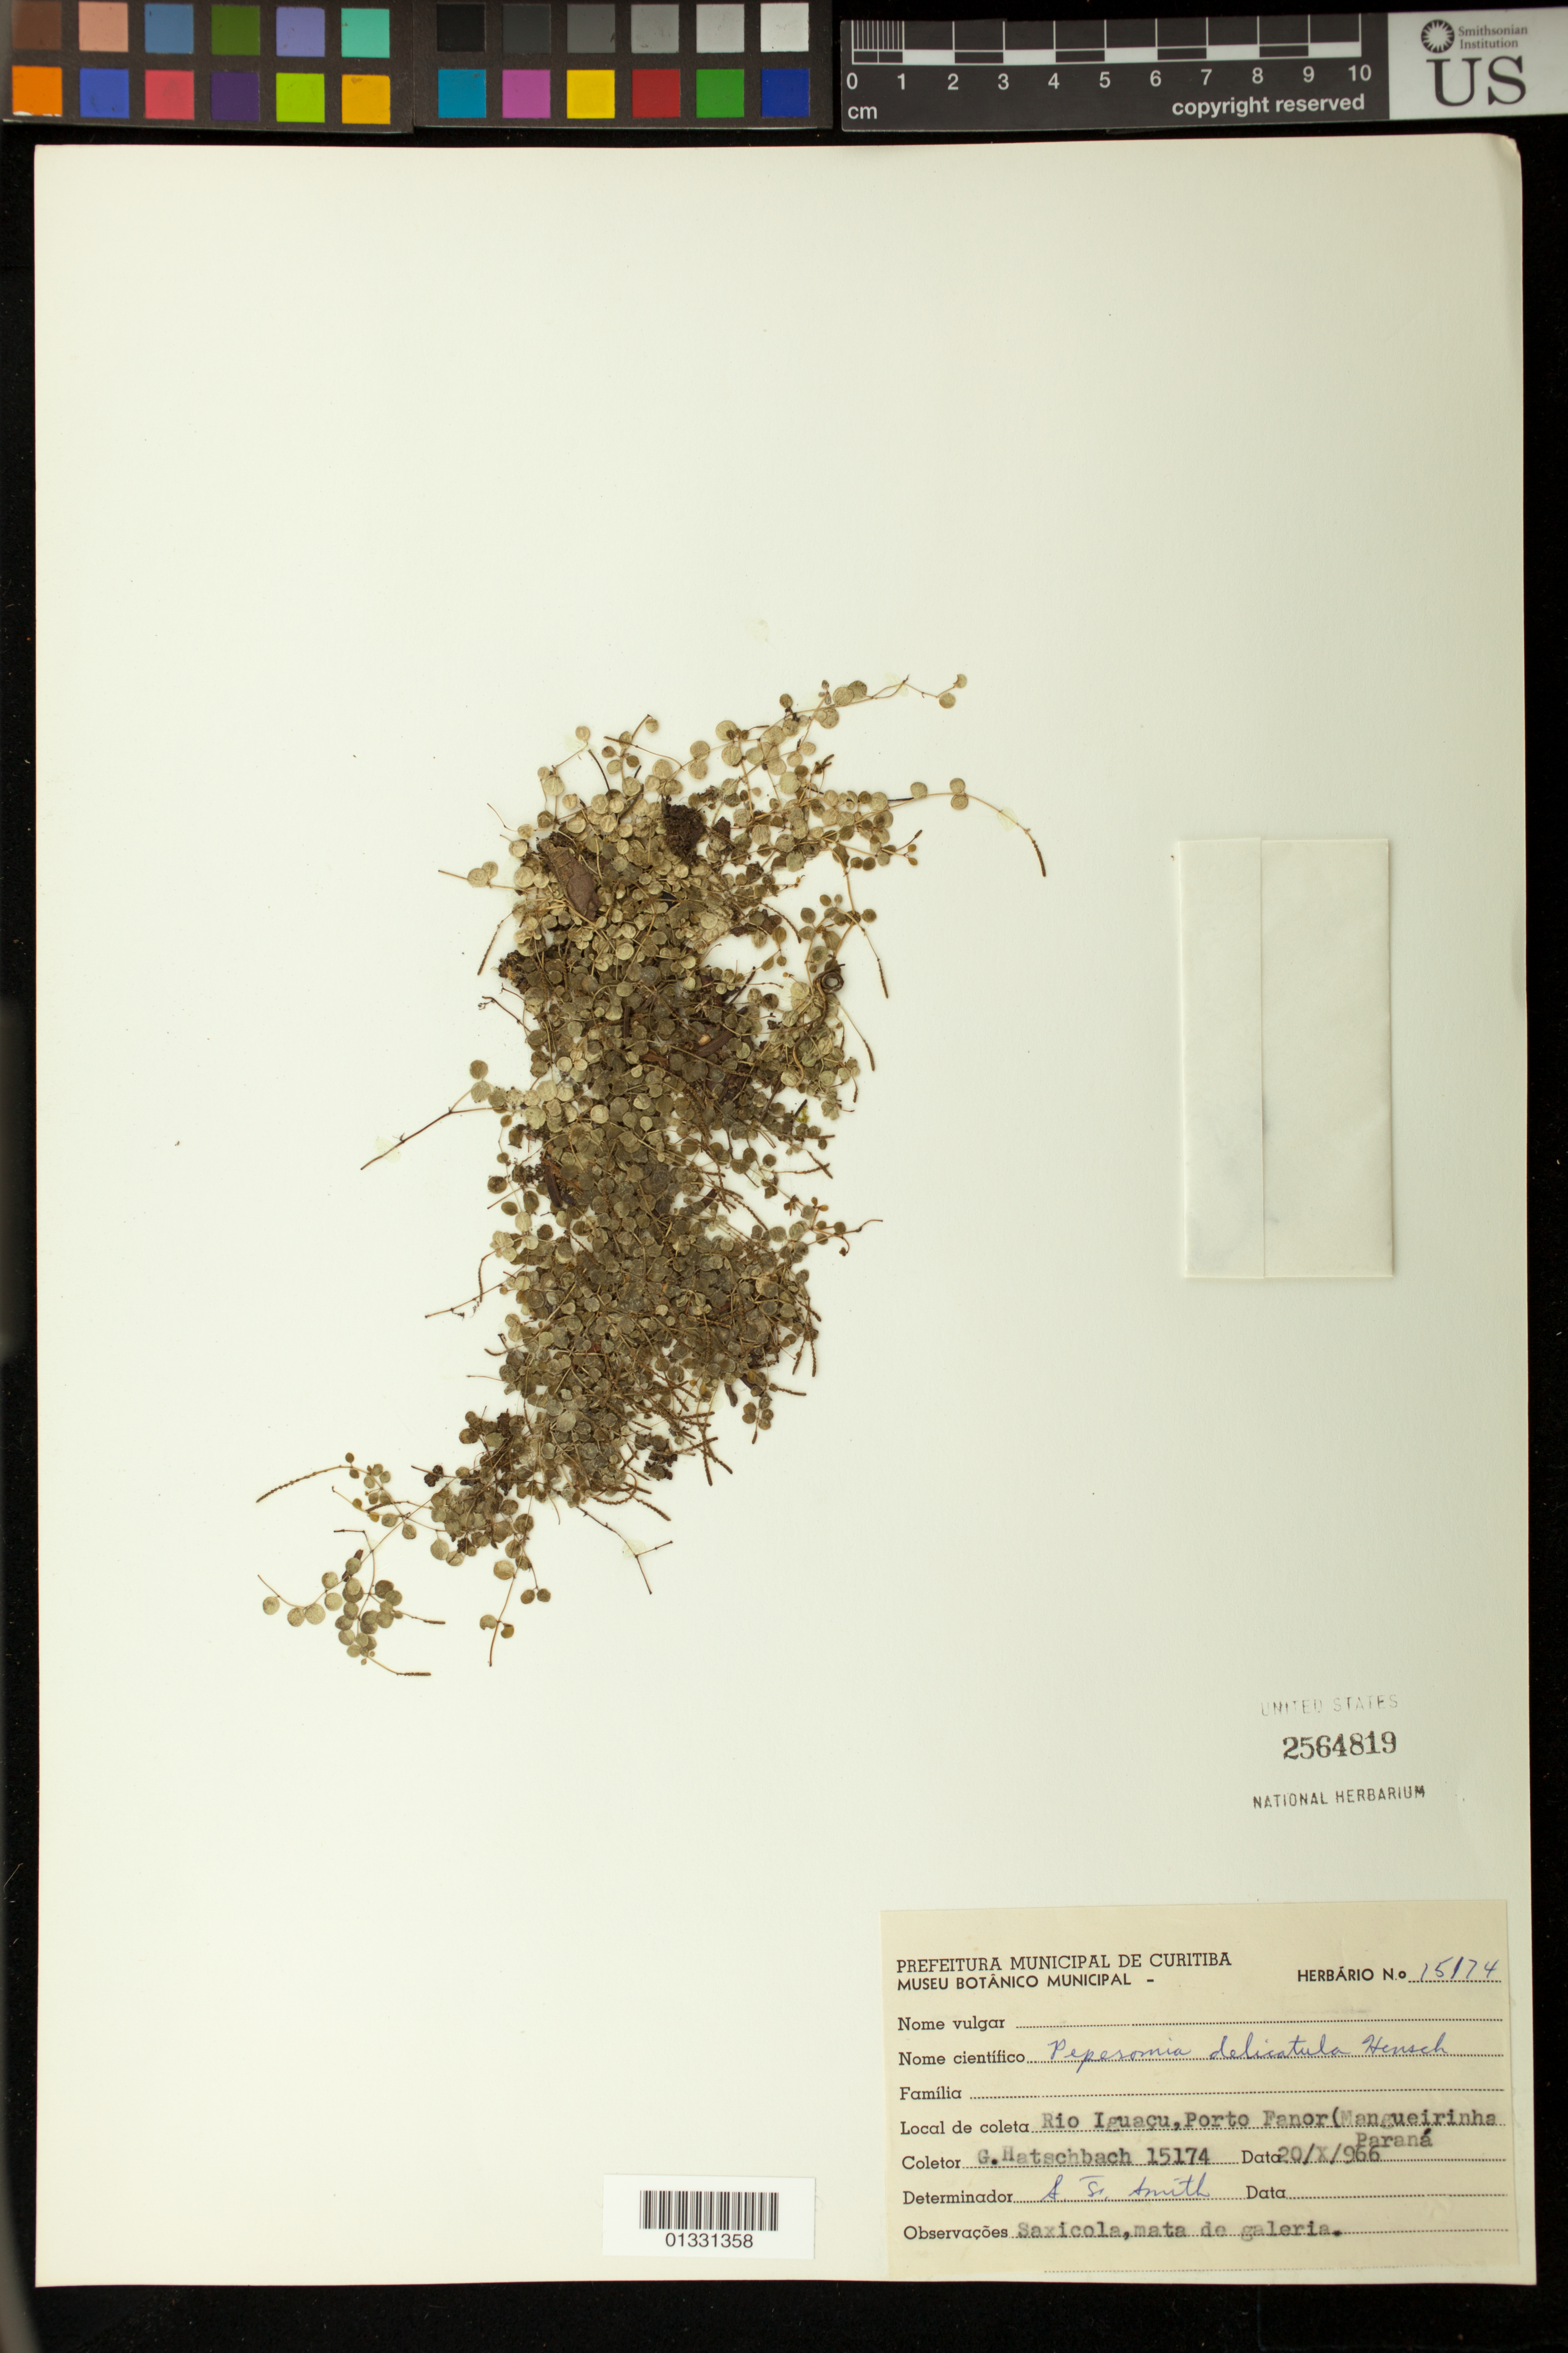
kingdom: Plantae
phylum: Tracheophyta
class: Magnoliopsida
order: Piperales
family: Piperaceae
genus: Peperomia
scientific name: Peperomia delicatula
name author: Henschen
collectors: G. Hatschbach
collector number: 15174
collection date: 1966-10-20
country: Brazil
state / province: Paraná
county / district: Mangueirinha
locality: Rio Iguaçu, Porto Fanor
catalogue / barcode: US 2564819